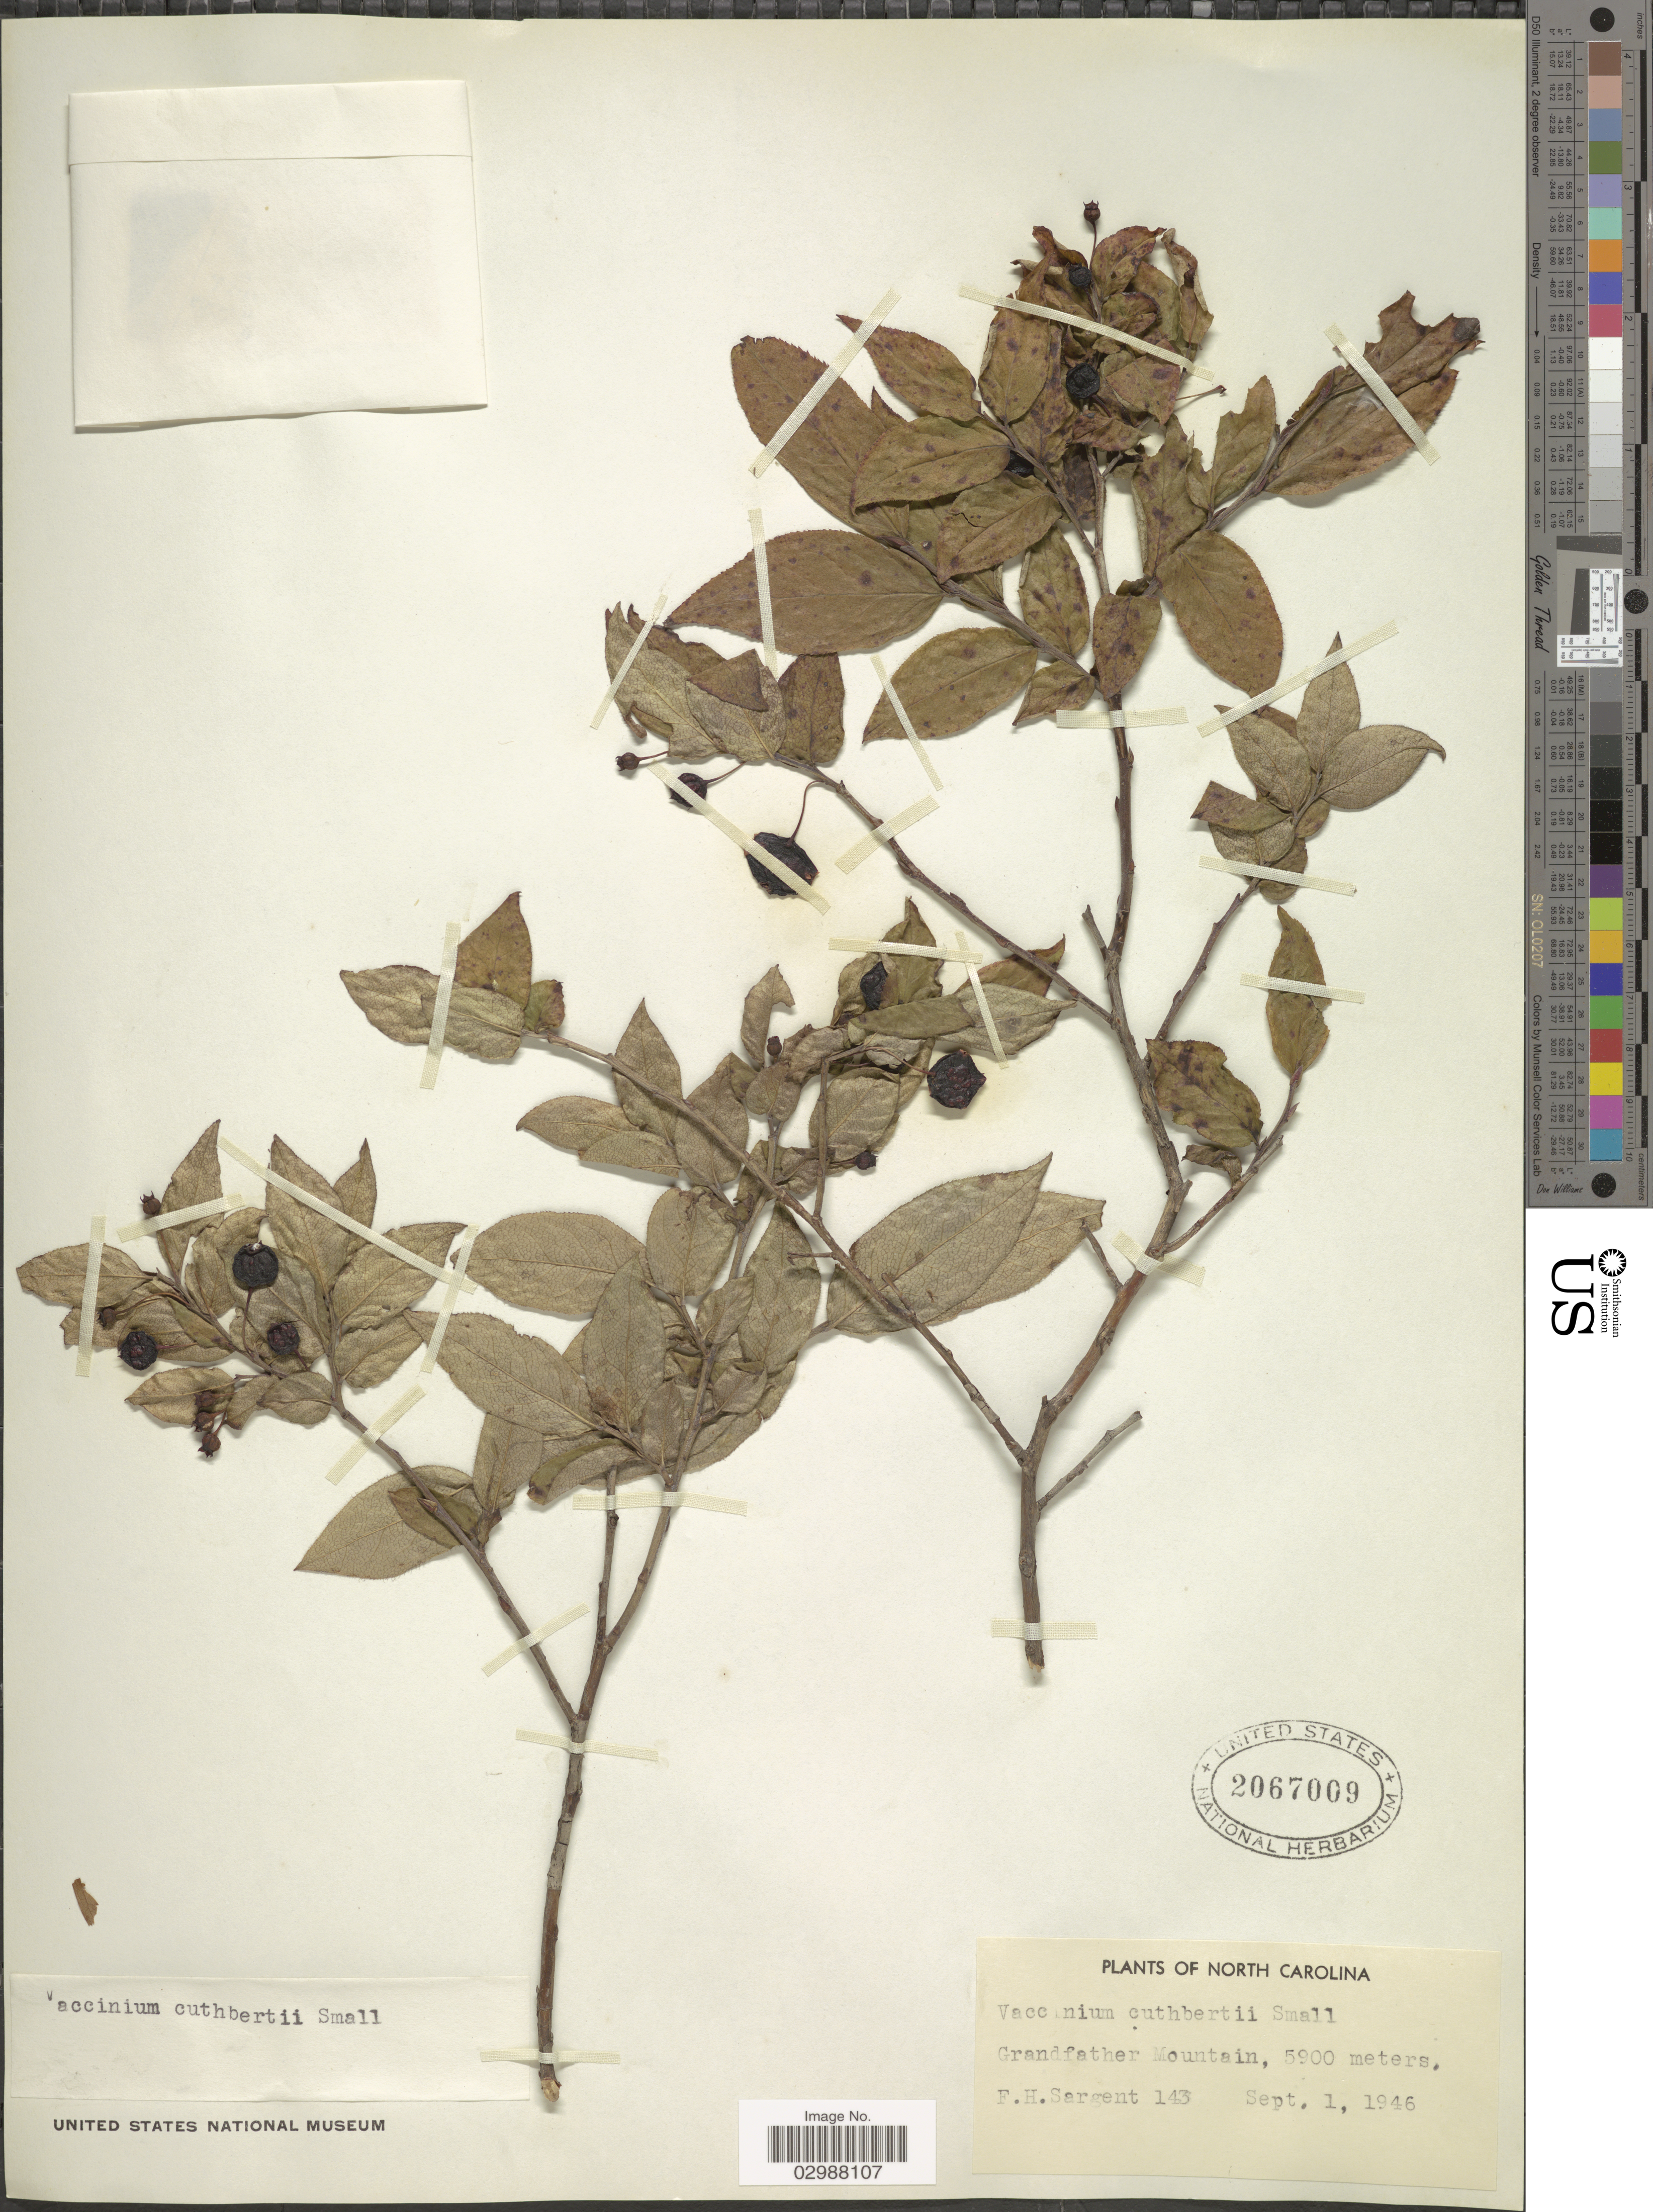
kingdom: Plantae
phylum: Tracheophyta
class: Magnoliopsida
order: Ericales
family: Ericaceae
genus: Vaccinium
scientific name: Vaccinium cuthbertii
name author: (Small) Uphof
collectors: F. H. Sargent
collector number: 143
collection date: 1946-09-01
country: United States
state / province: North Carolina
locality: Grandfather Mountain.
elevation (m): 5900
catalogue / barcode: US 2067009